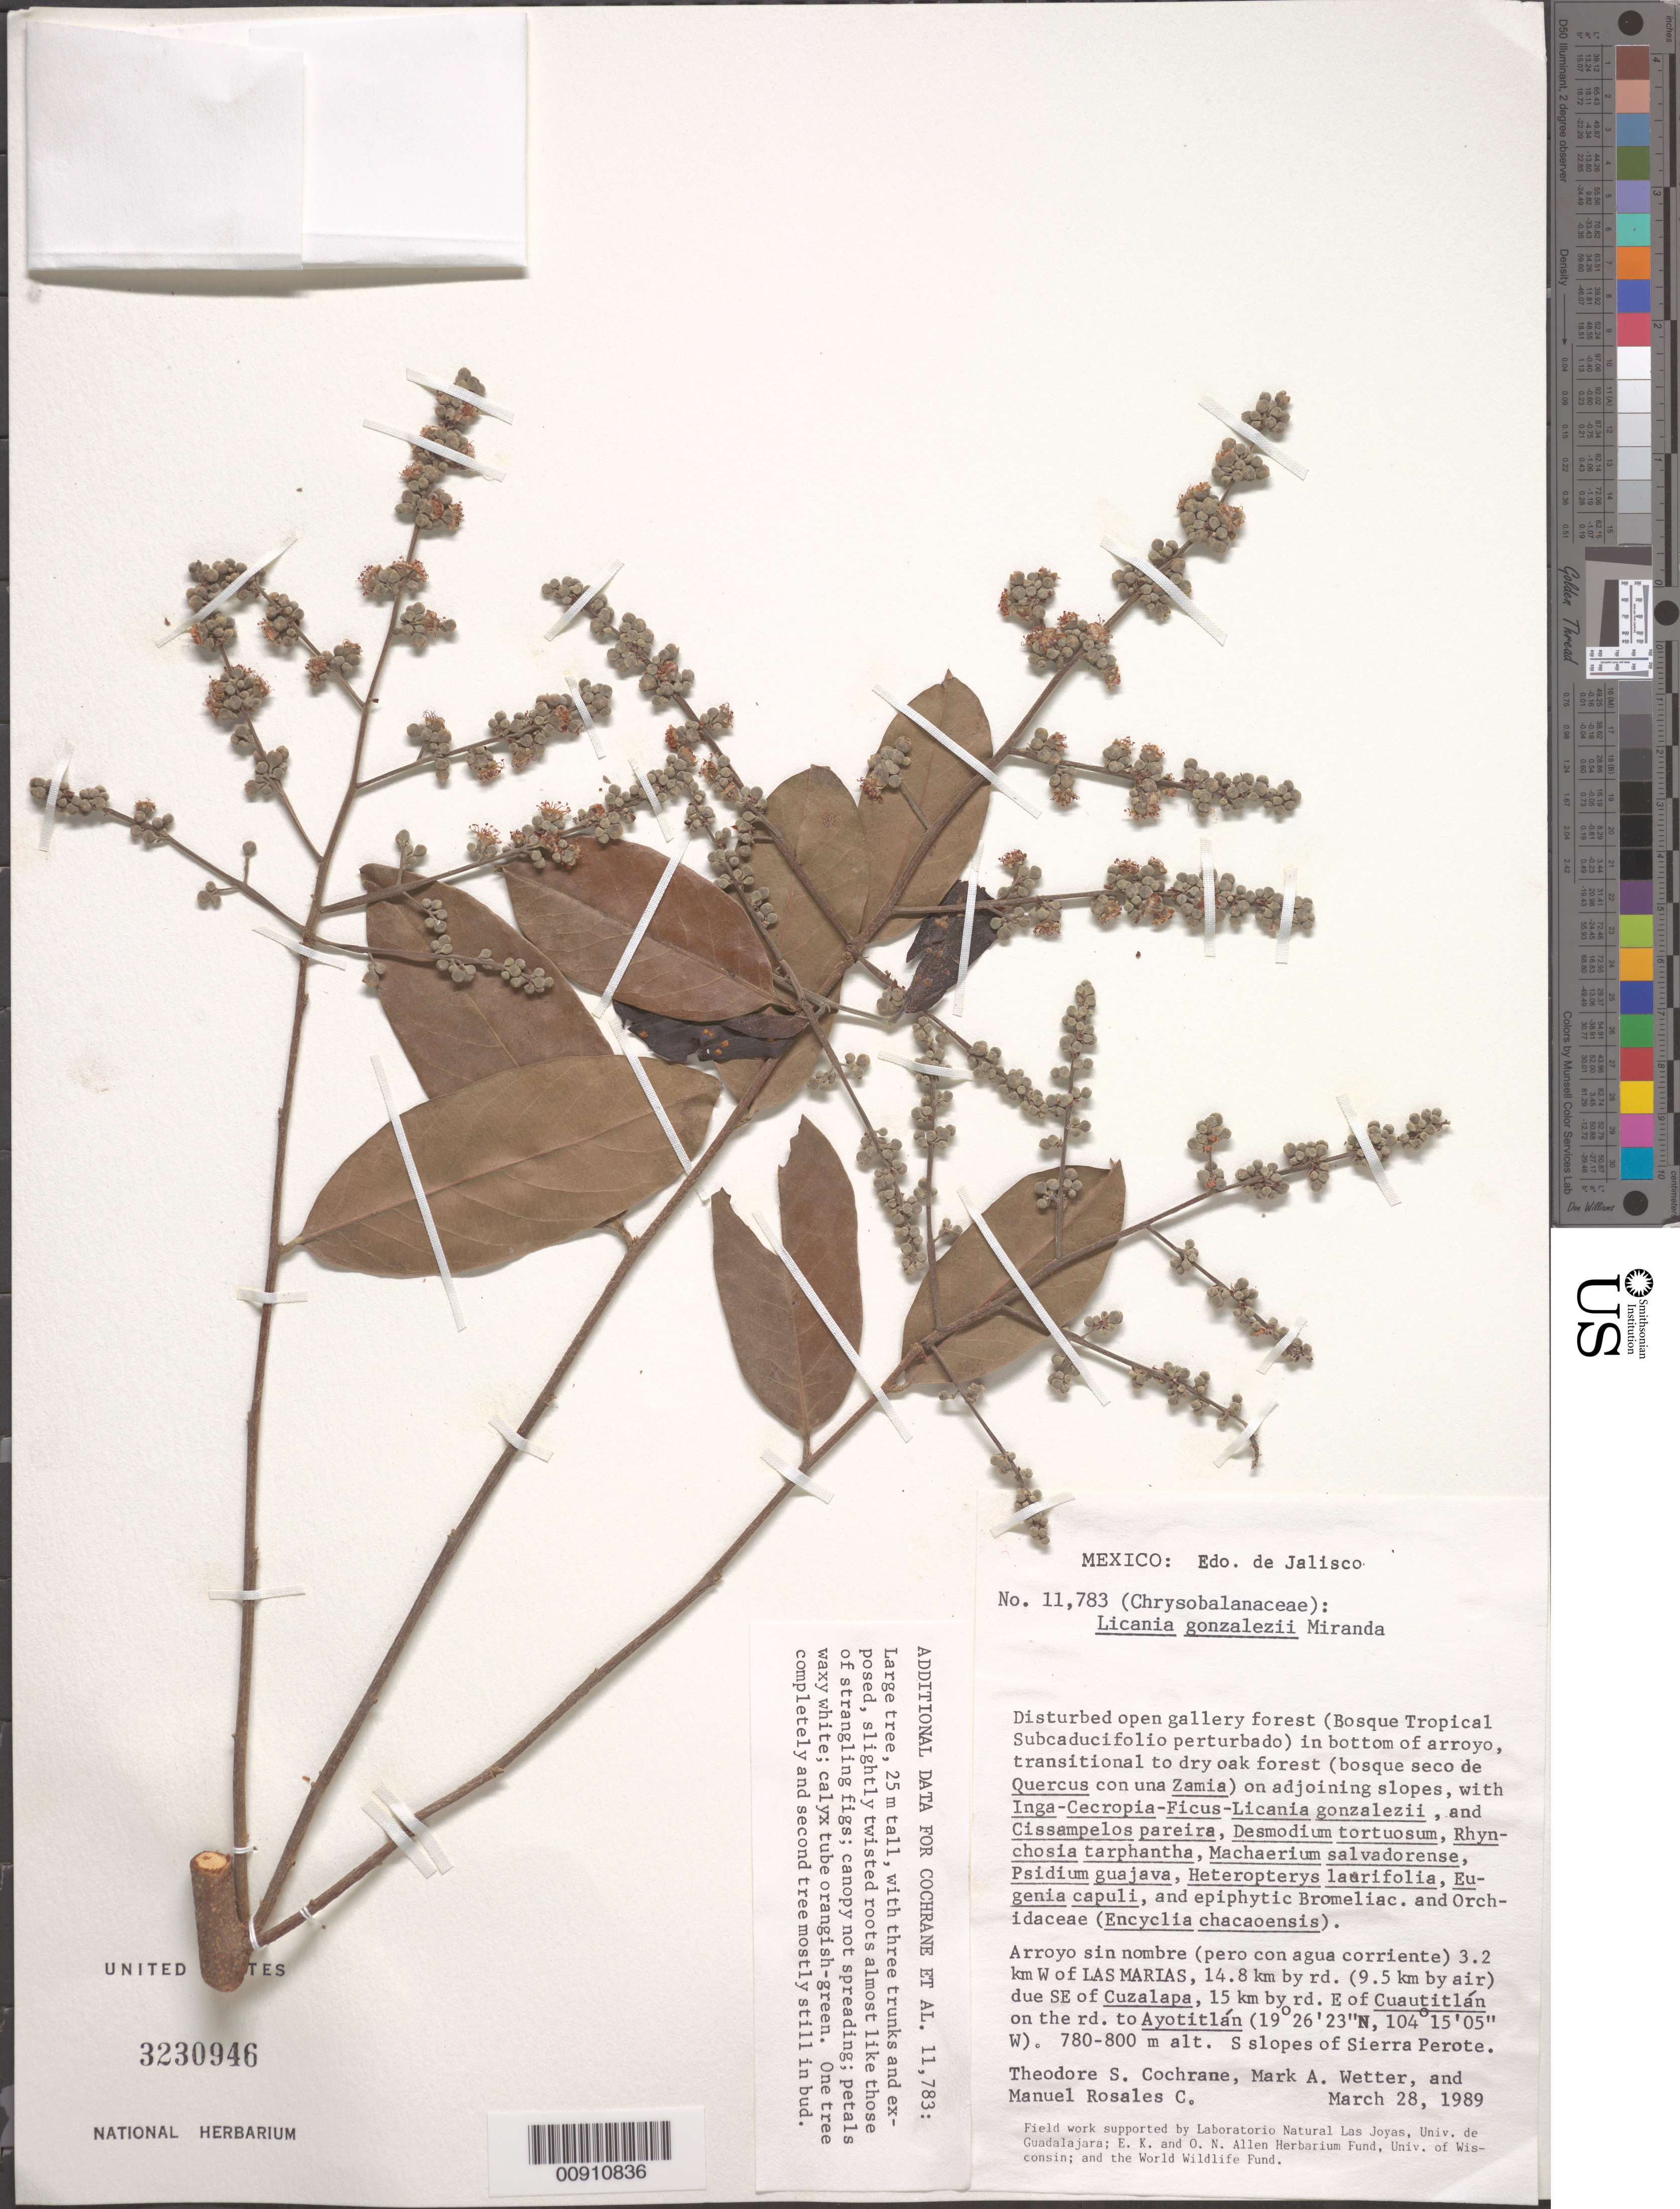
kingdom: Plantae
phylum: Tracheophyta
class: Magnoliopsida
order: Malpighiales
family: Chrysobalanaceae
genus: Moquilea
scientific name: Moquilea gonzalezii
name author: (Miranda) Sothers & Prance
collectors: T. Cochrane, M. Wetter & M. Rosales C.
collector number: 11,783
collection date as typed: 28 Mar 1989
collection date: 1989-03-28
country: Mexico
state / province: Jalisco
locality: Arroyo sin nombre (pero con agua corriente) 3.2 km W of Las Marias, 14.8 km by rd. (9.5 km by air) due SE of Cuzalapa, 15 km by rd. E of Cuautitlán on the rd. to Ayotitlán. S slopes of Sierra Perote.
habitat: Disturbed open gallery forest (Bosque Tropical Subcaducifolio perturbado) in bottom of arroyo, transitional to dry oak forest (bosque seco de Quercus con una Zamia) on adjoining slopes, w/Inga-Cecropia-Ficus, Cissampelos pareira, Desmodium tortuosum & c.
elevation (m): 800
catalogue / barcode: US 3230946